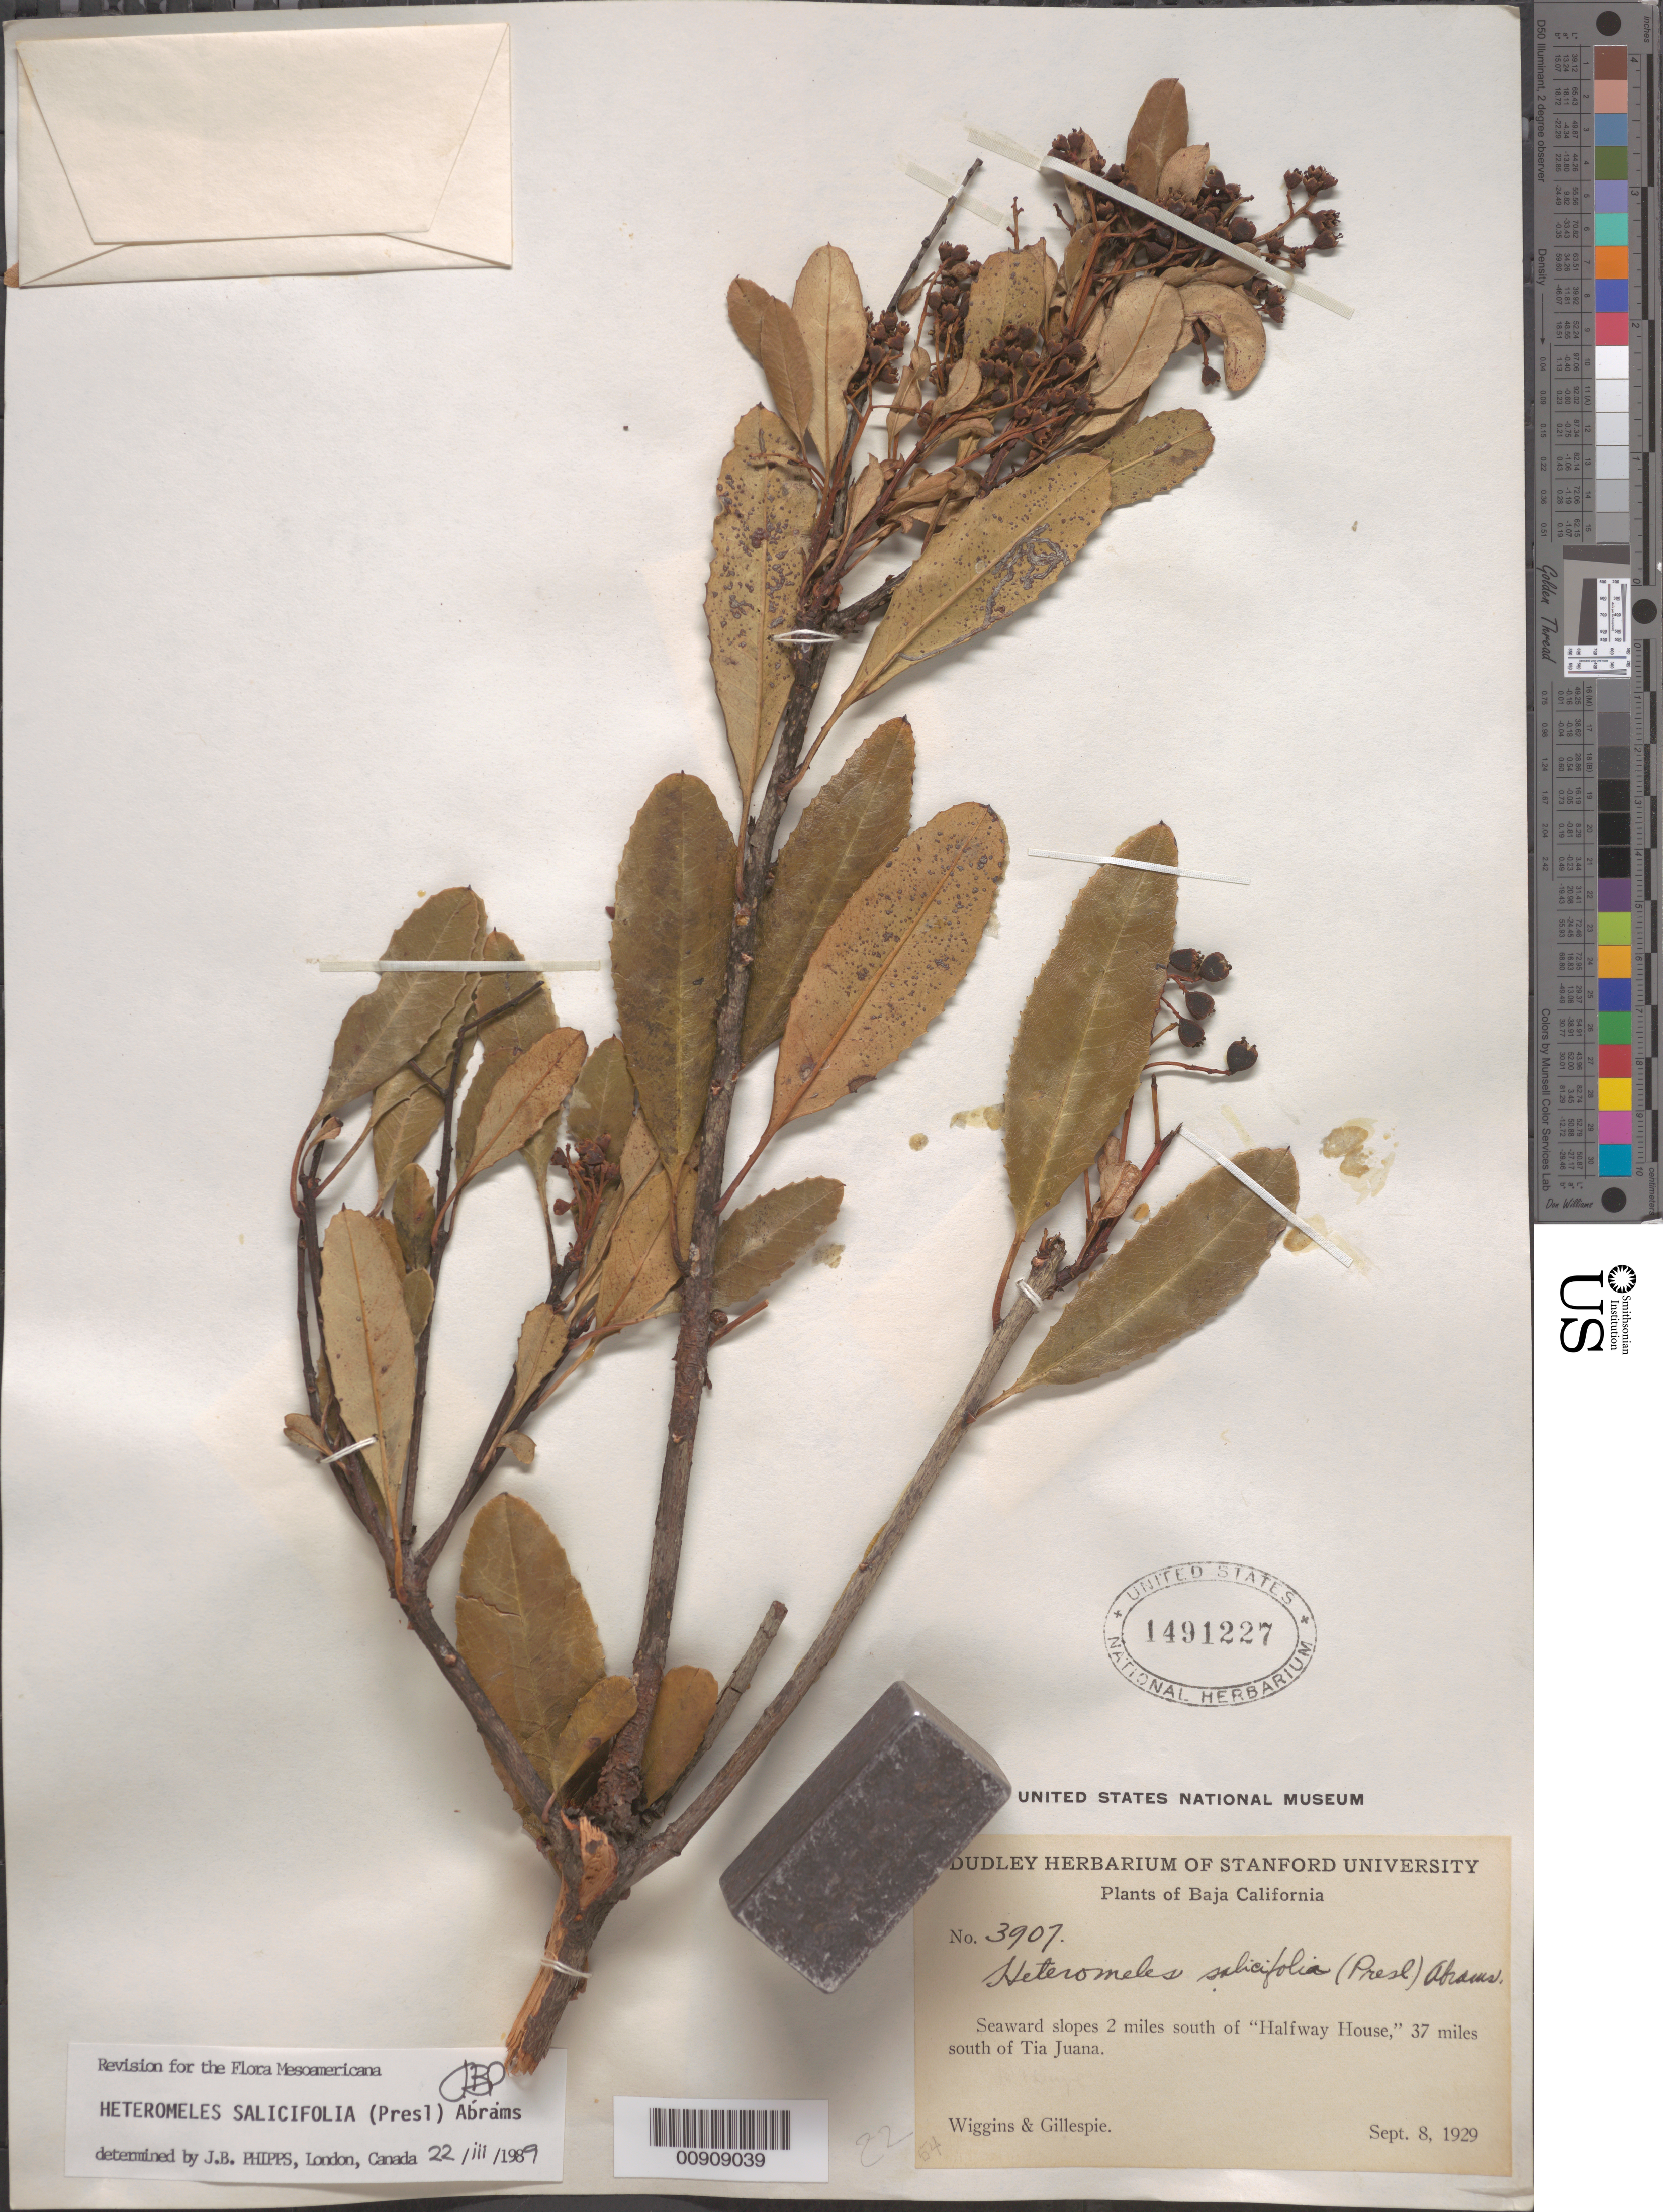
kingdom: Plantae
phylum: Tracheophyta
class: Magnoliopsida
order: Rosales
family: Rosaceae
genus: Heteromeles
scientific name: Heteromeles salicifolia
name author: (C. Presl) Abrams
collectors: -- Wiggins & -- Gillespie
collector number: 3907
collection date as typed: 08 Sep 1929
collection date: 1929-09-08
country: Mexico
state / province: Baja California Norte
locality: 2 miles south of "Halfway House", 37 miles south of Tia Juana, Baja California.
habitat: Seaward slopes.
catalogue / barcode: US 1491227